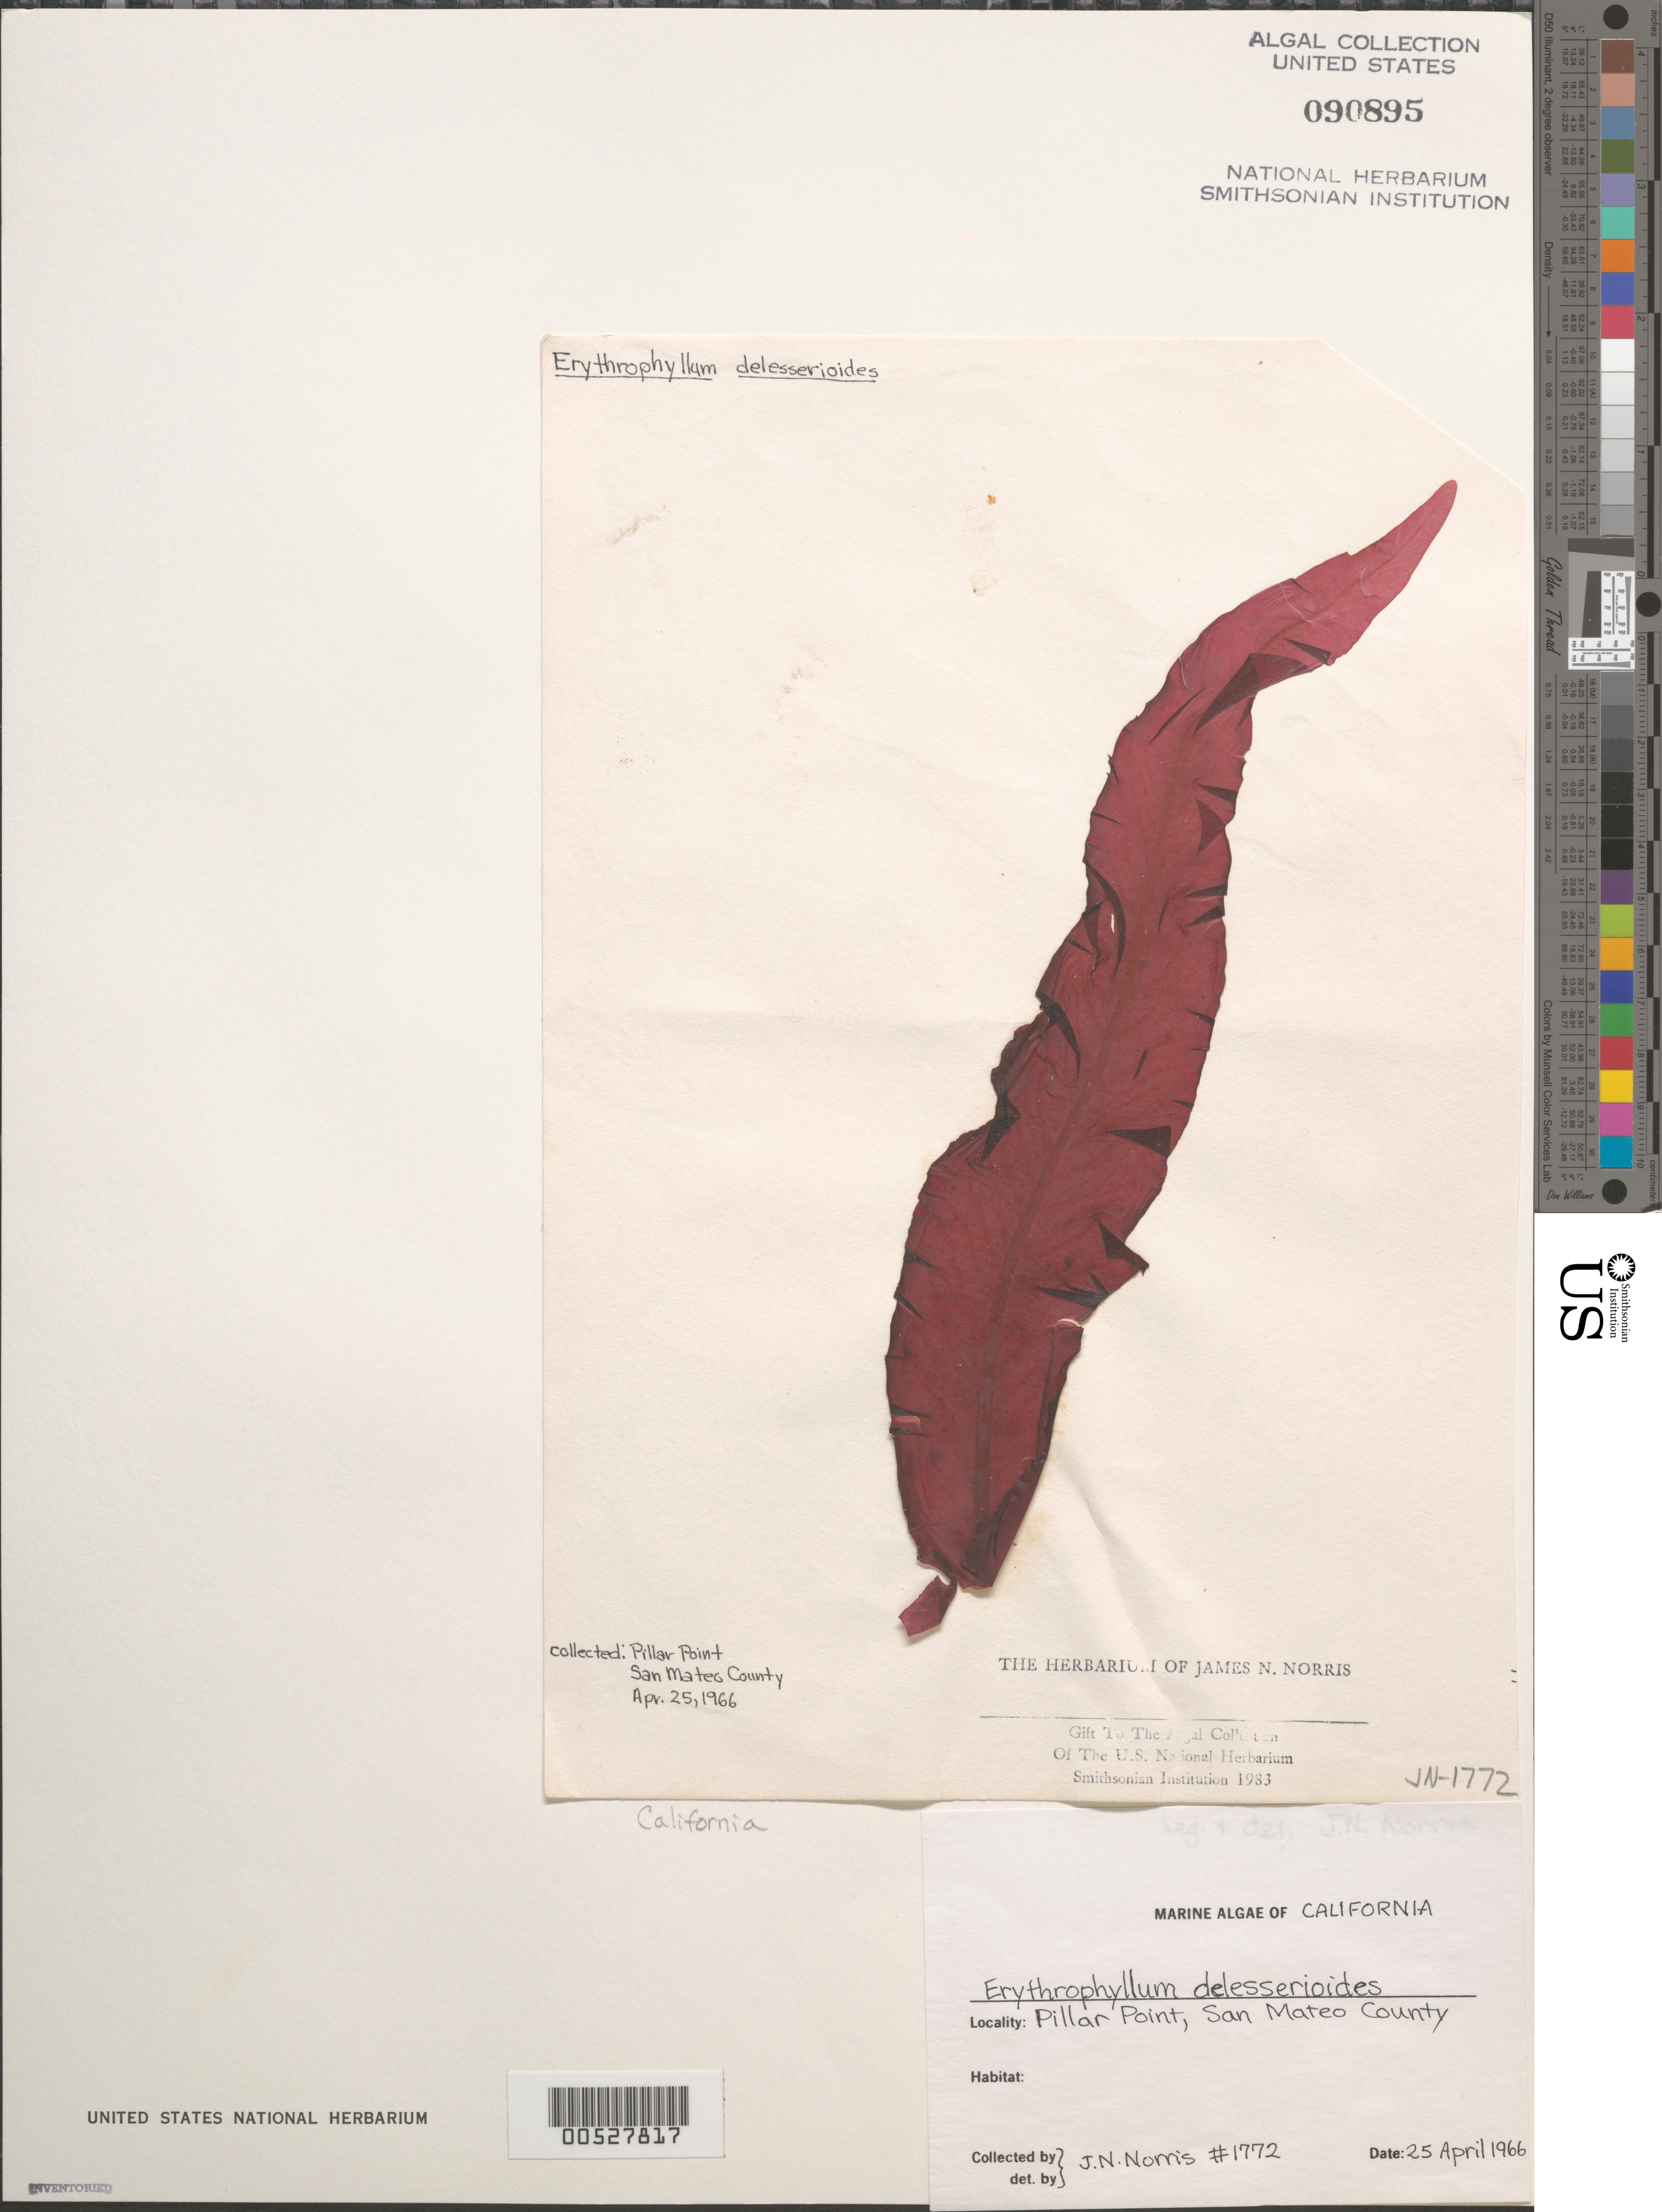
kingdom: Plantae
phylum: Rhodophyta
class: Florideophyceae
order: Gigartinales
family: Kallymeniaceae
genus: Erythrophyllum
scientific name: Erythrophyllum delesserioides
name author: J. Agardh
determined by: Norris, James N.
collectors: J. N. Norris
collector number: JN-1772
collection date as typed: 25 Apr 1966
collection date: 1966-04-25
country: United States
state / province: California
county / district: San Mateo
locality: Pillar Point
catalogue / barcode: US 90895